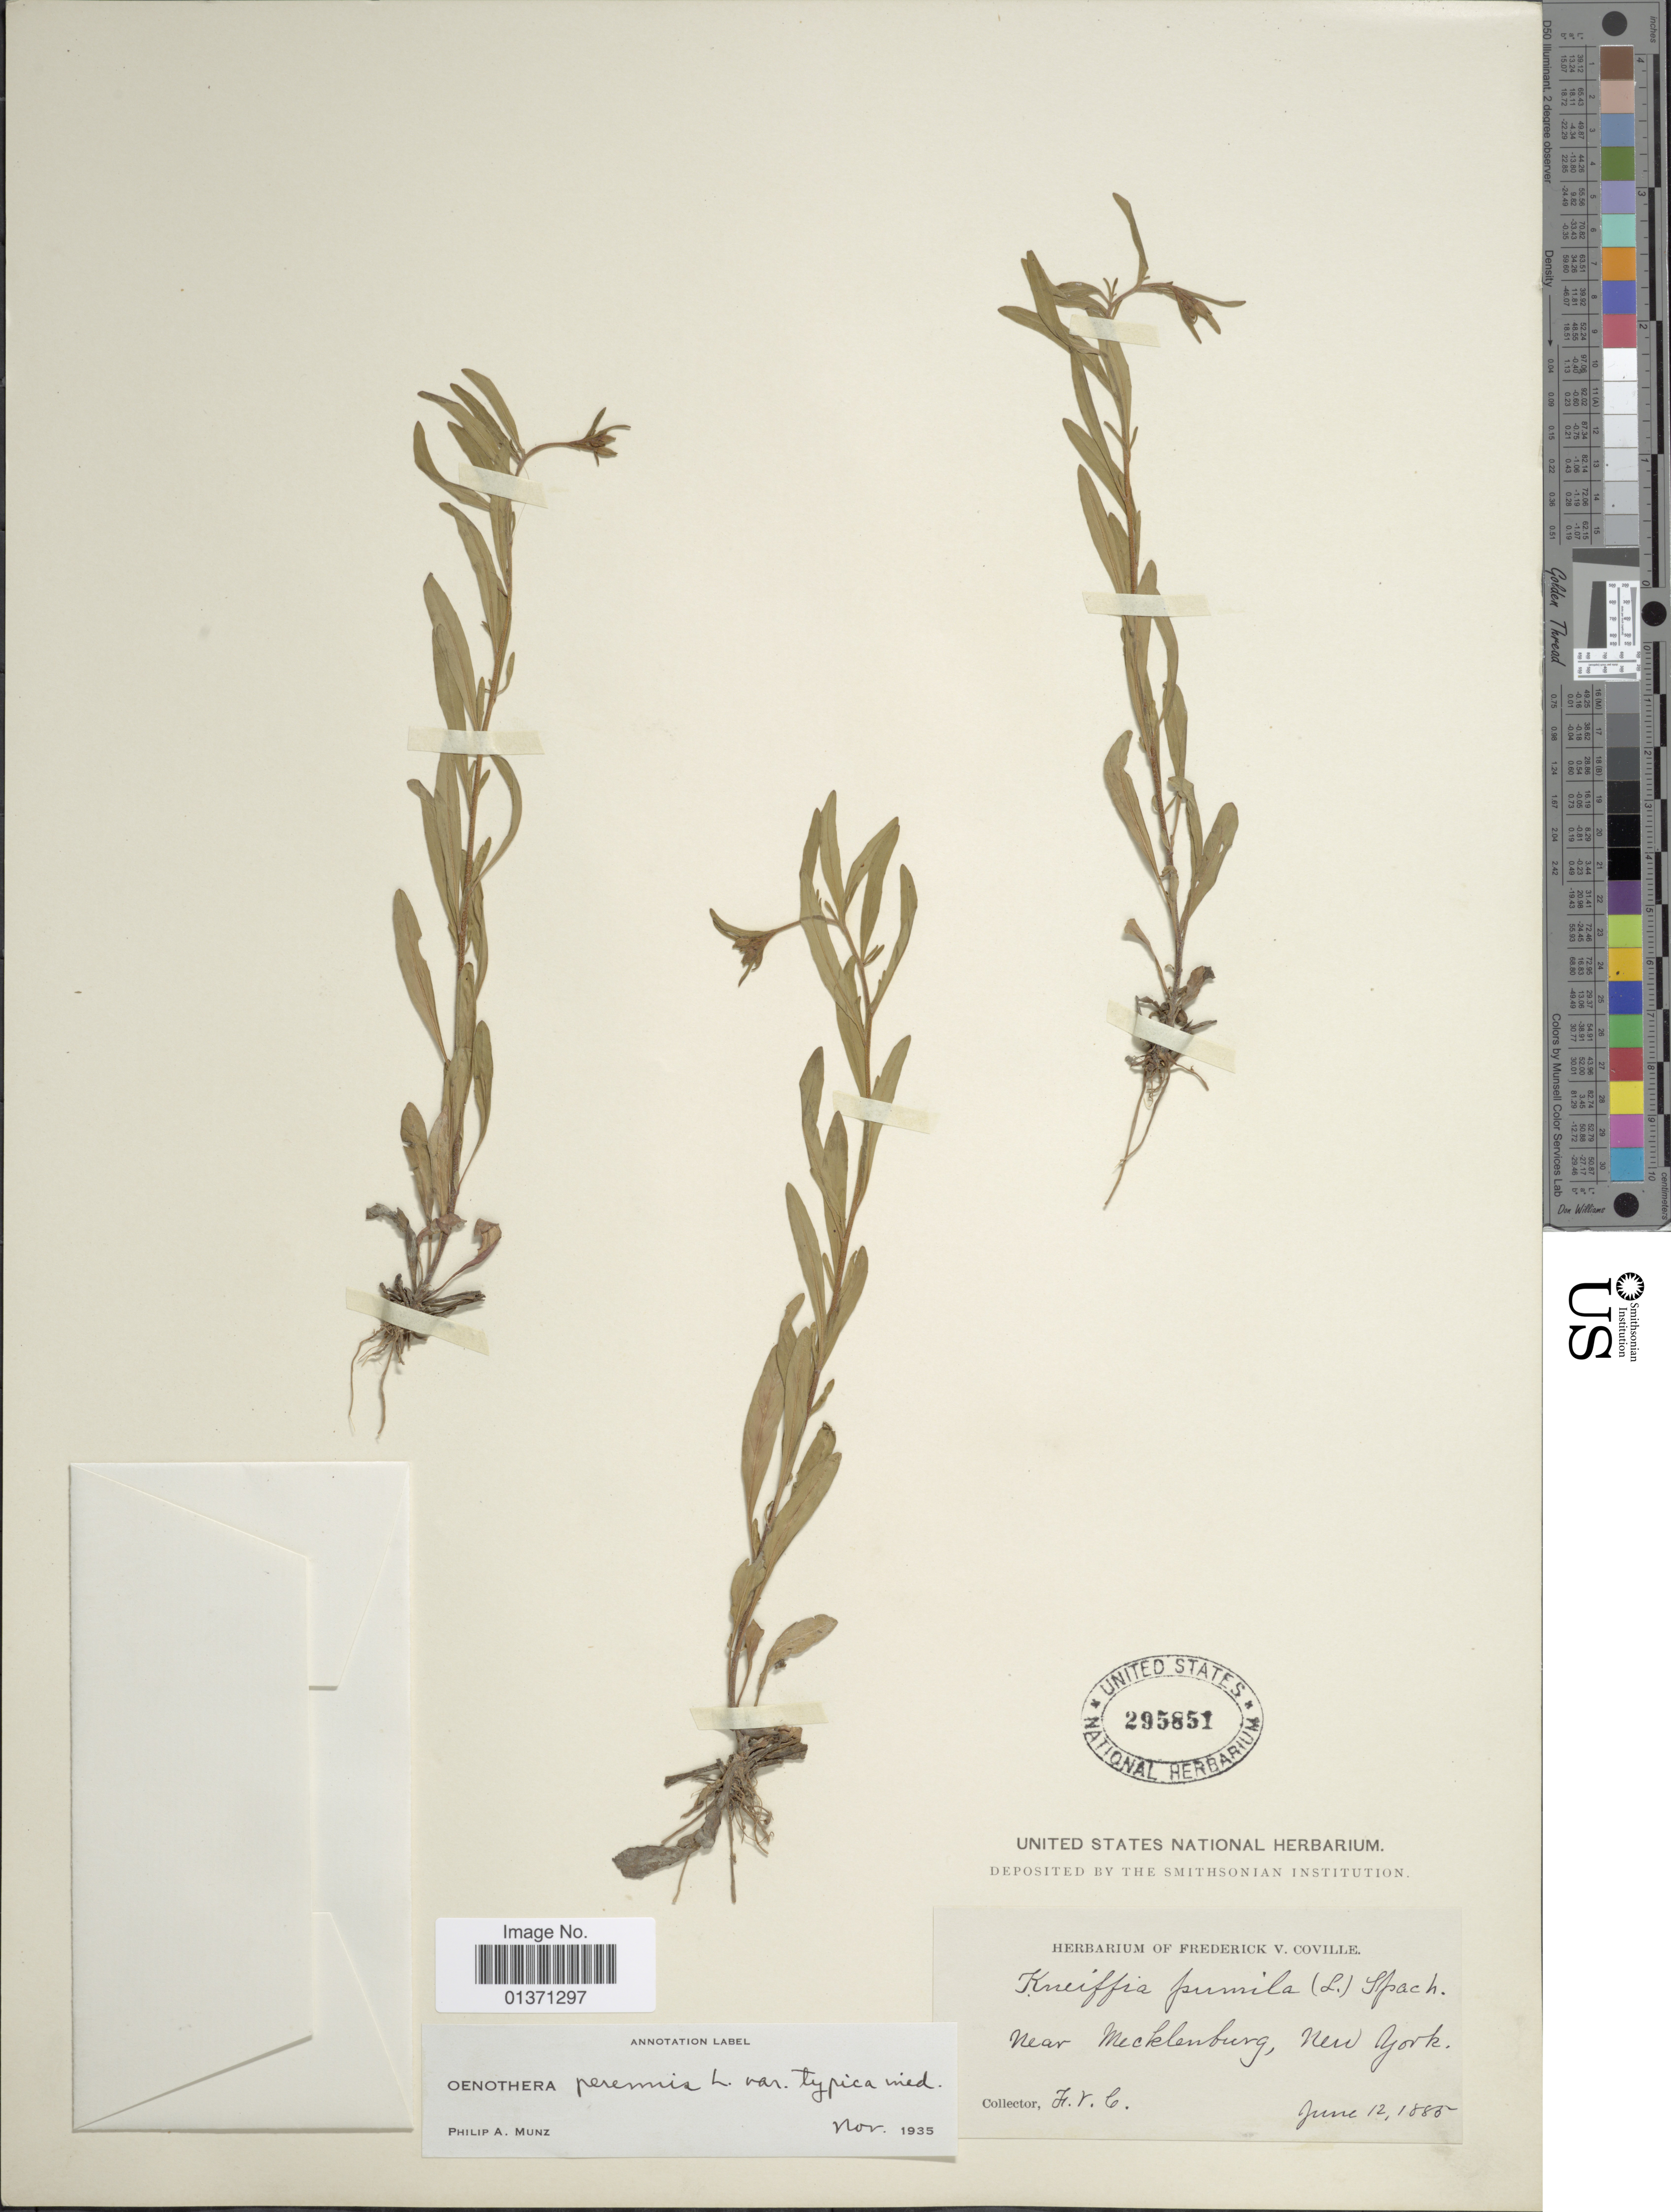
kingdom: Plantae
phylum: Tracheophyta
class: Magnoliopsida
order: Myrtales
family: Onagraceae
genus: Oenothera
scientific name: Oenothera perennis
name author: L.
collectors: F. V. Coville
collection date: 1885-06-12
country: United States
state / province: New York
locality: Near Mecklenburg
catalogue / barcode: US 295851